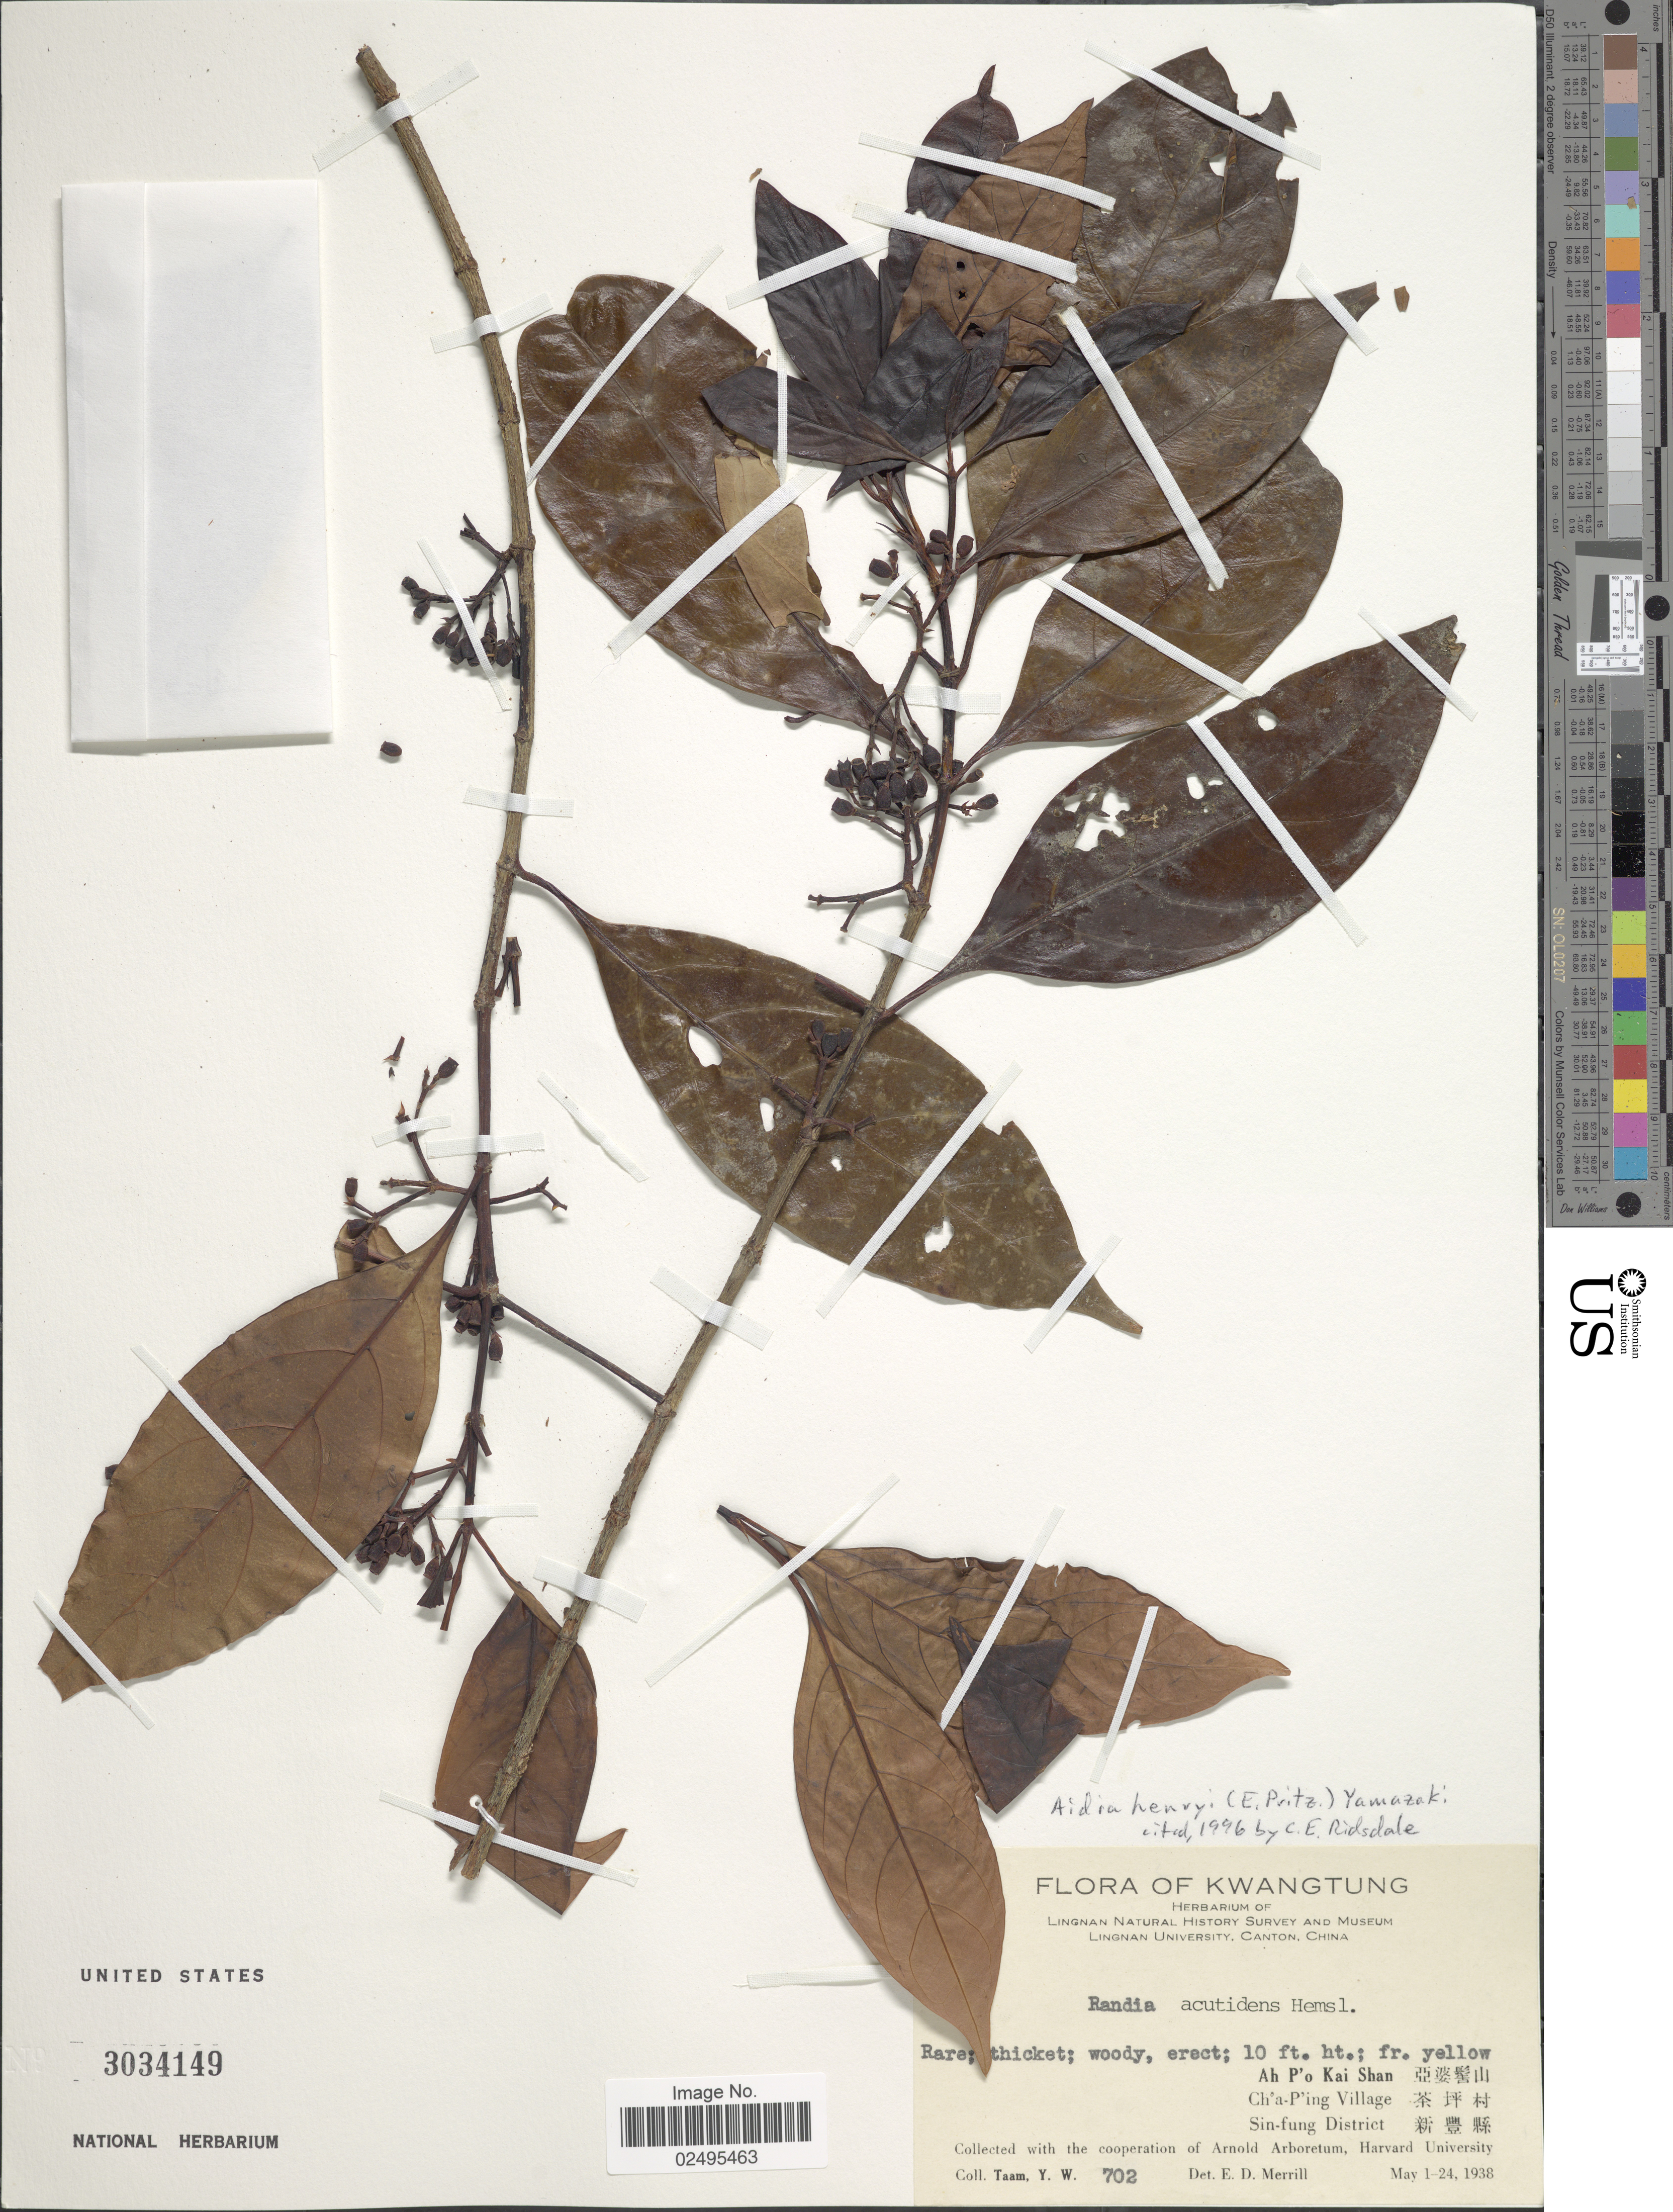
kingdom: Plantae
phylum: Tracheophyta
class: Magnoliopsida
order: Gentianales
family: Rubiaceae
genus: Aidia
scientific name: Aidia henryi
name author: (E. Pritz.) T. Yamaz.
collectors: Y. W. Taam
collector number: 702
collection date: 1938-05-01/1938-05-24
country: China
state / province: Guangdong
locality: Kwangtung, Ah P'o Kai Shan, Ch'a-P'ing Village, Sin-fung District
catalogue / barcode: US 3034149